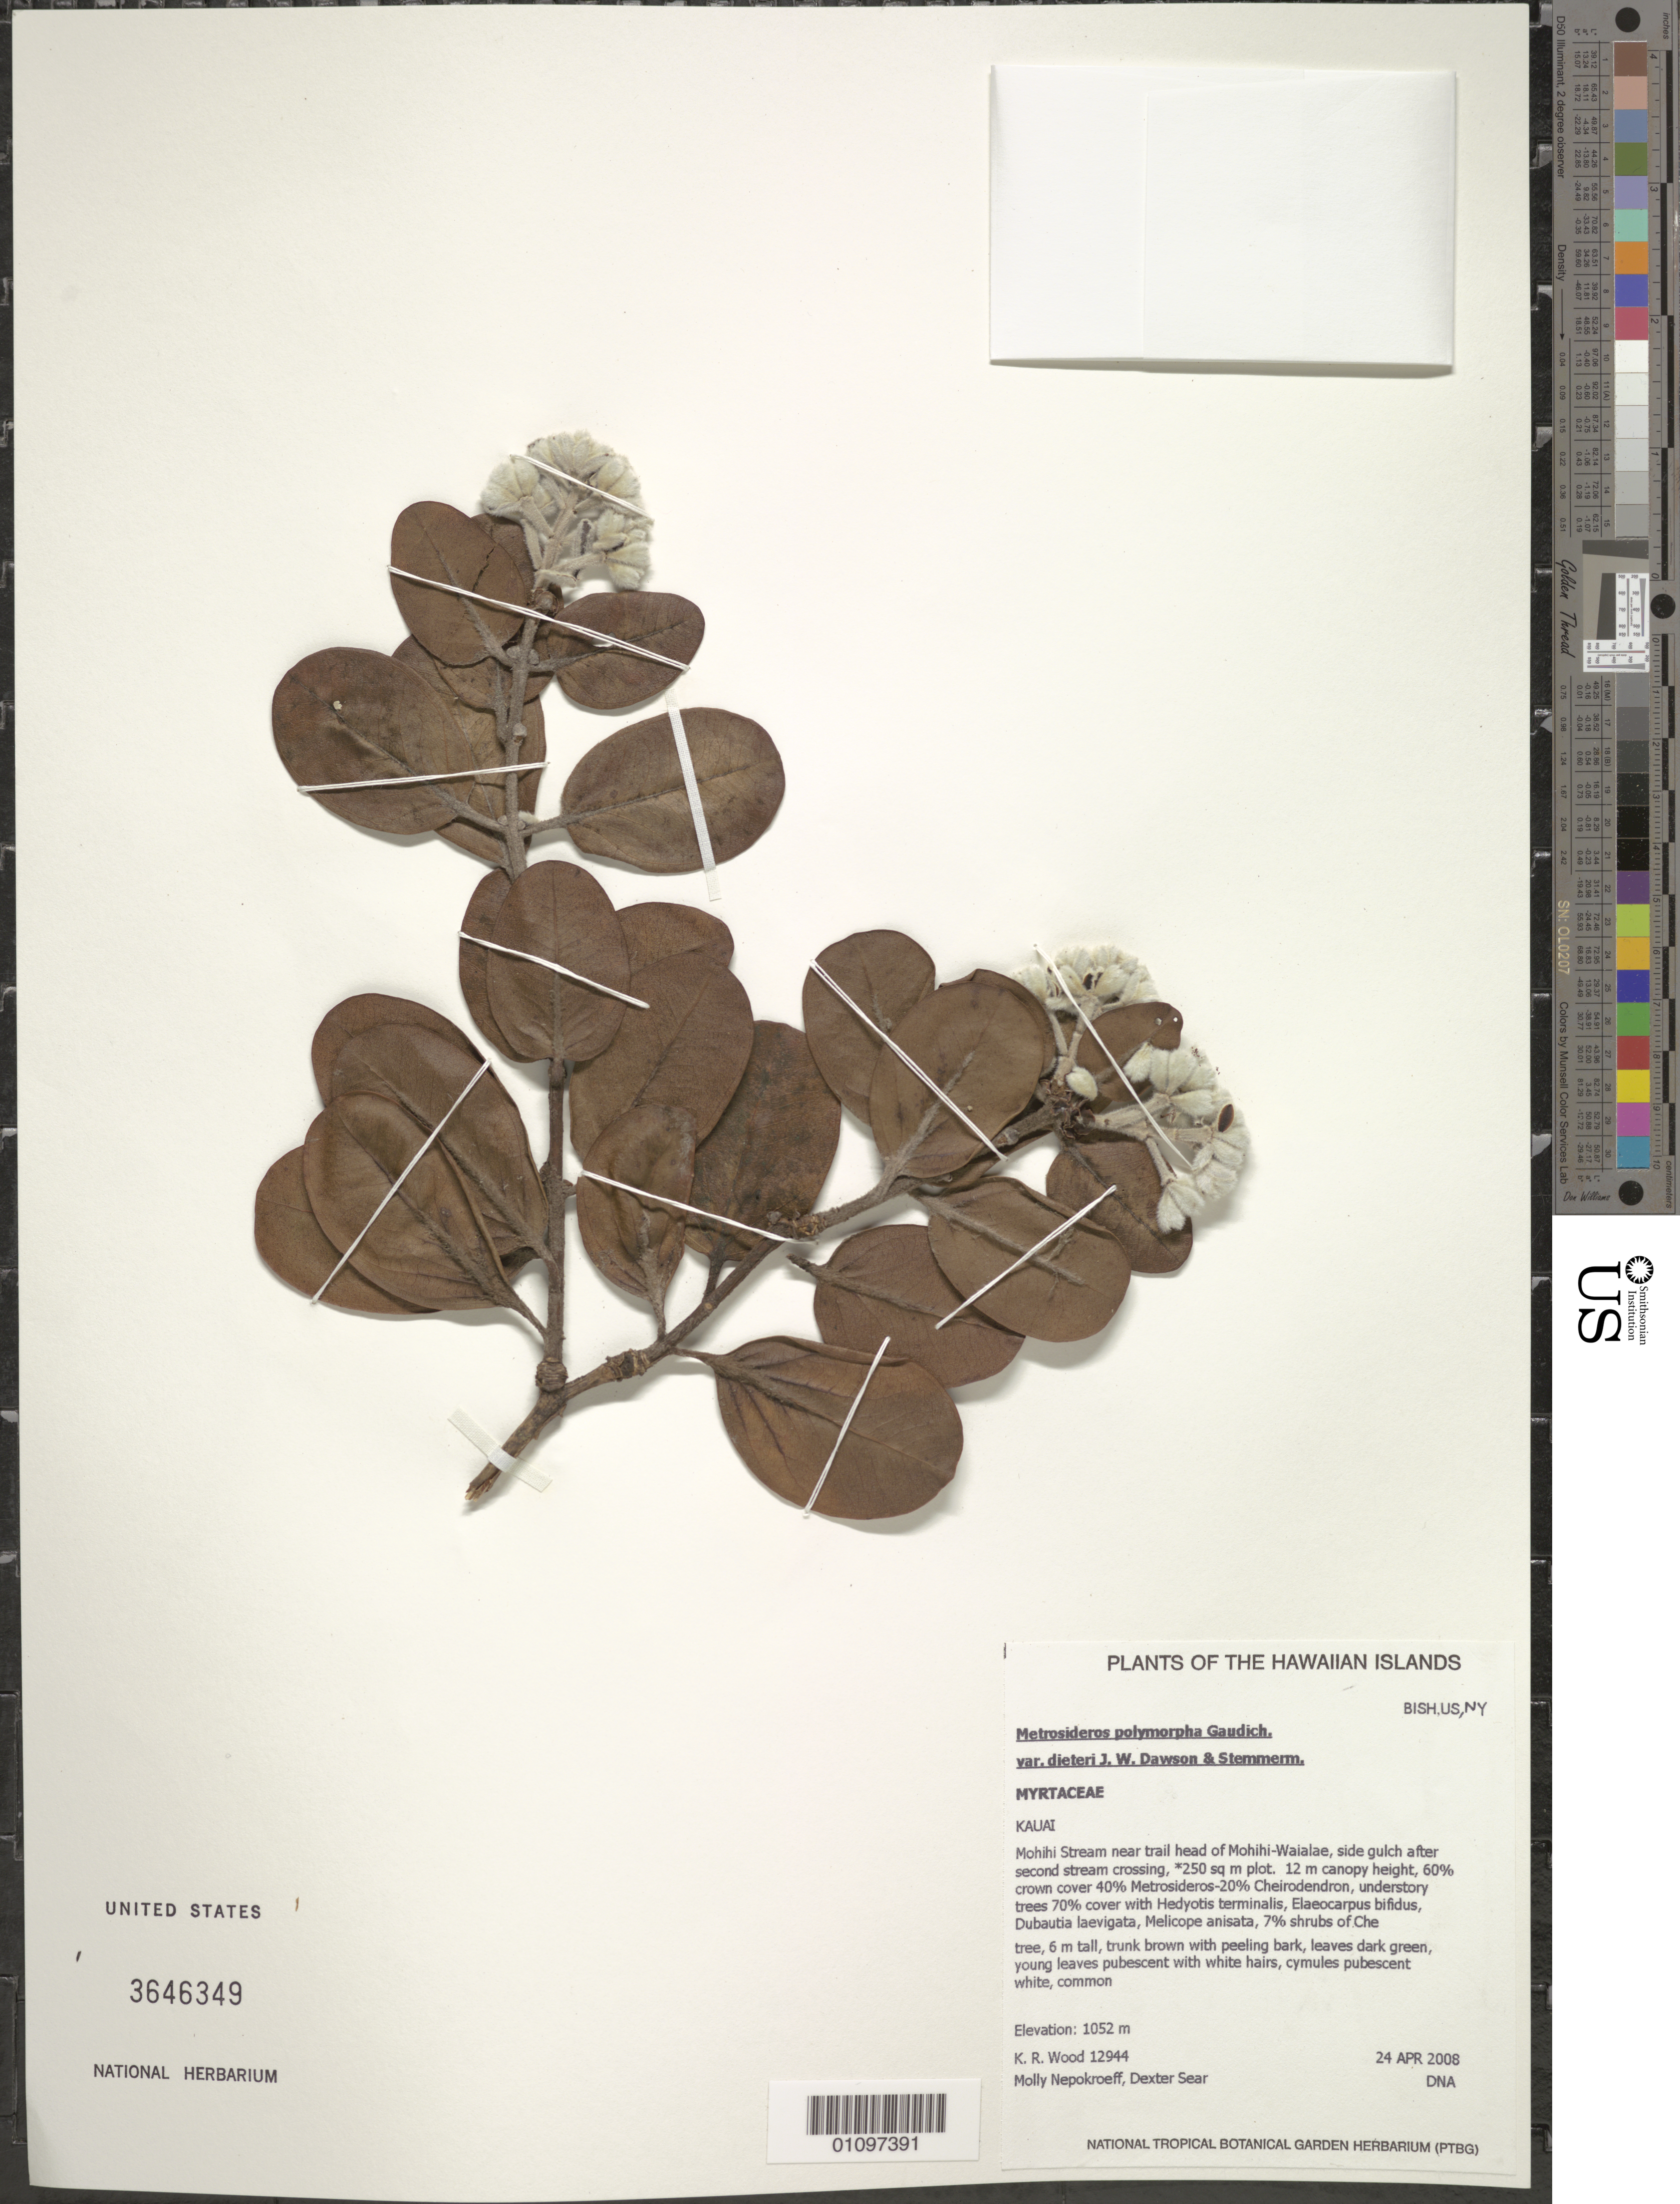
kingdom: Plantae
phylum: Tracheophyta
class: Magnoliopsida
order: Myrtales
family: Myrtaceae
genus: Metrosideros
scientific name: Metrosideros polymorpha var. glaberrima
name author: (H. Lév.) H. St. John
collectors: K. R. Wood, M. Nepokroeff & D. Sear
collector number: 12944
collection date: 2008-04-24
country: United States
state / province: Hawaii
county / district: Kauai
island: Kaua'i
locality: Mohihi Stream near trail head of Mohihi-Waialae, side gulch after second stream crossing, 250 sq m plot.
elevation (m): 1052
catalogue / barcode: US 3646349